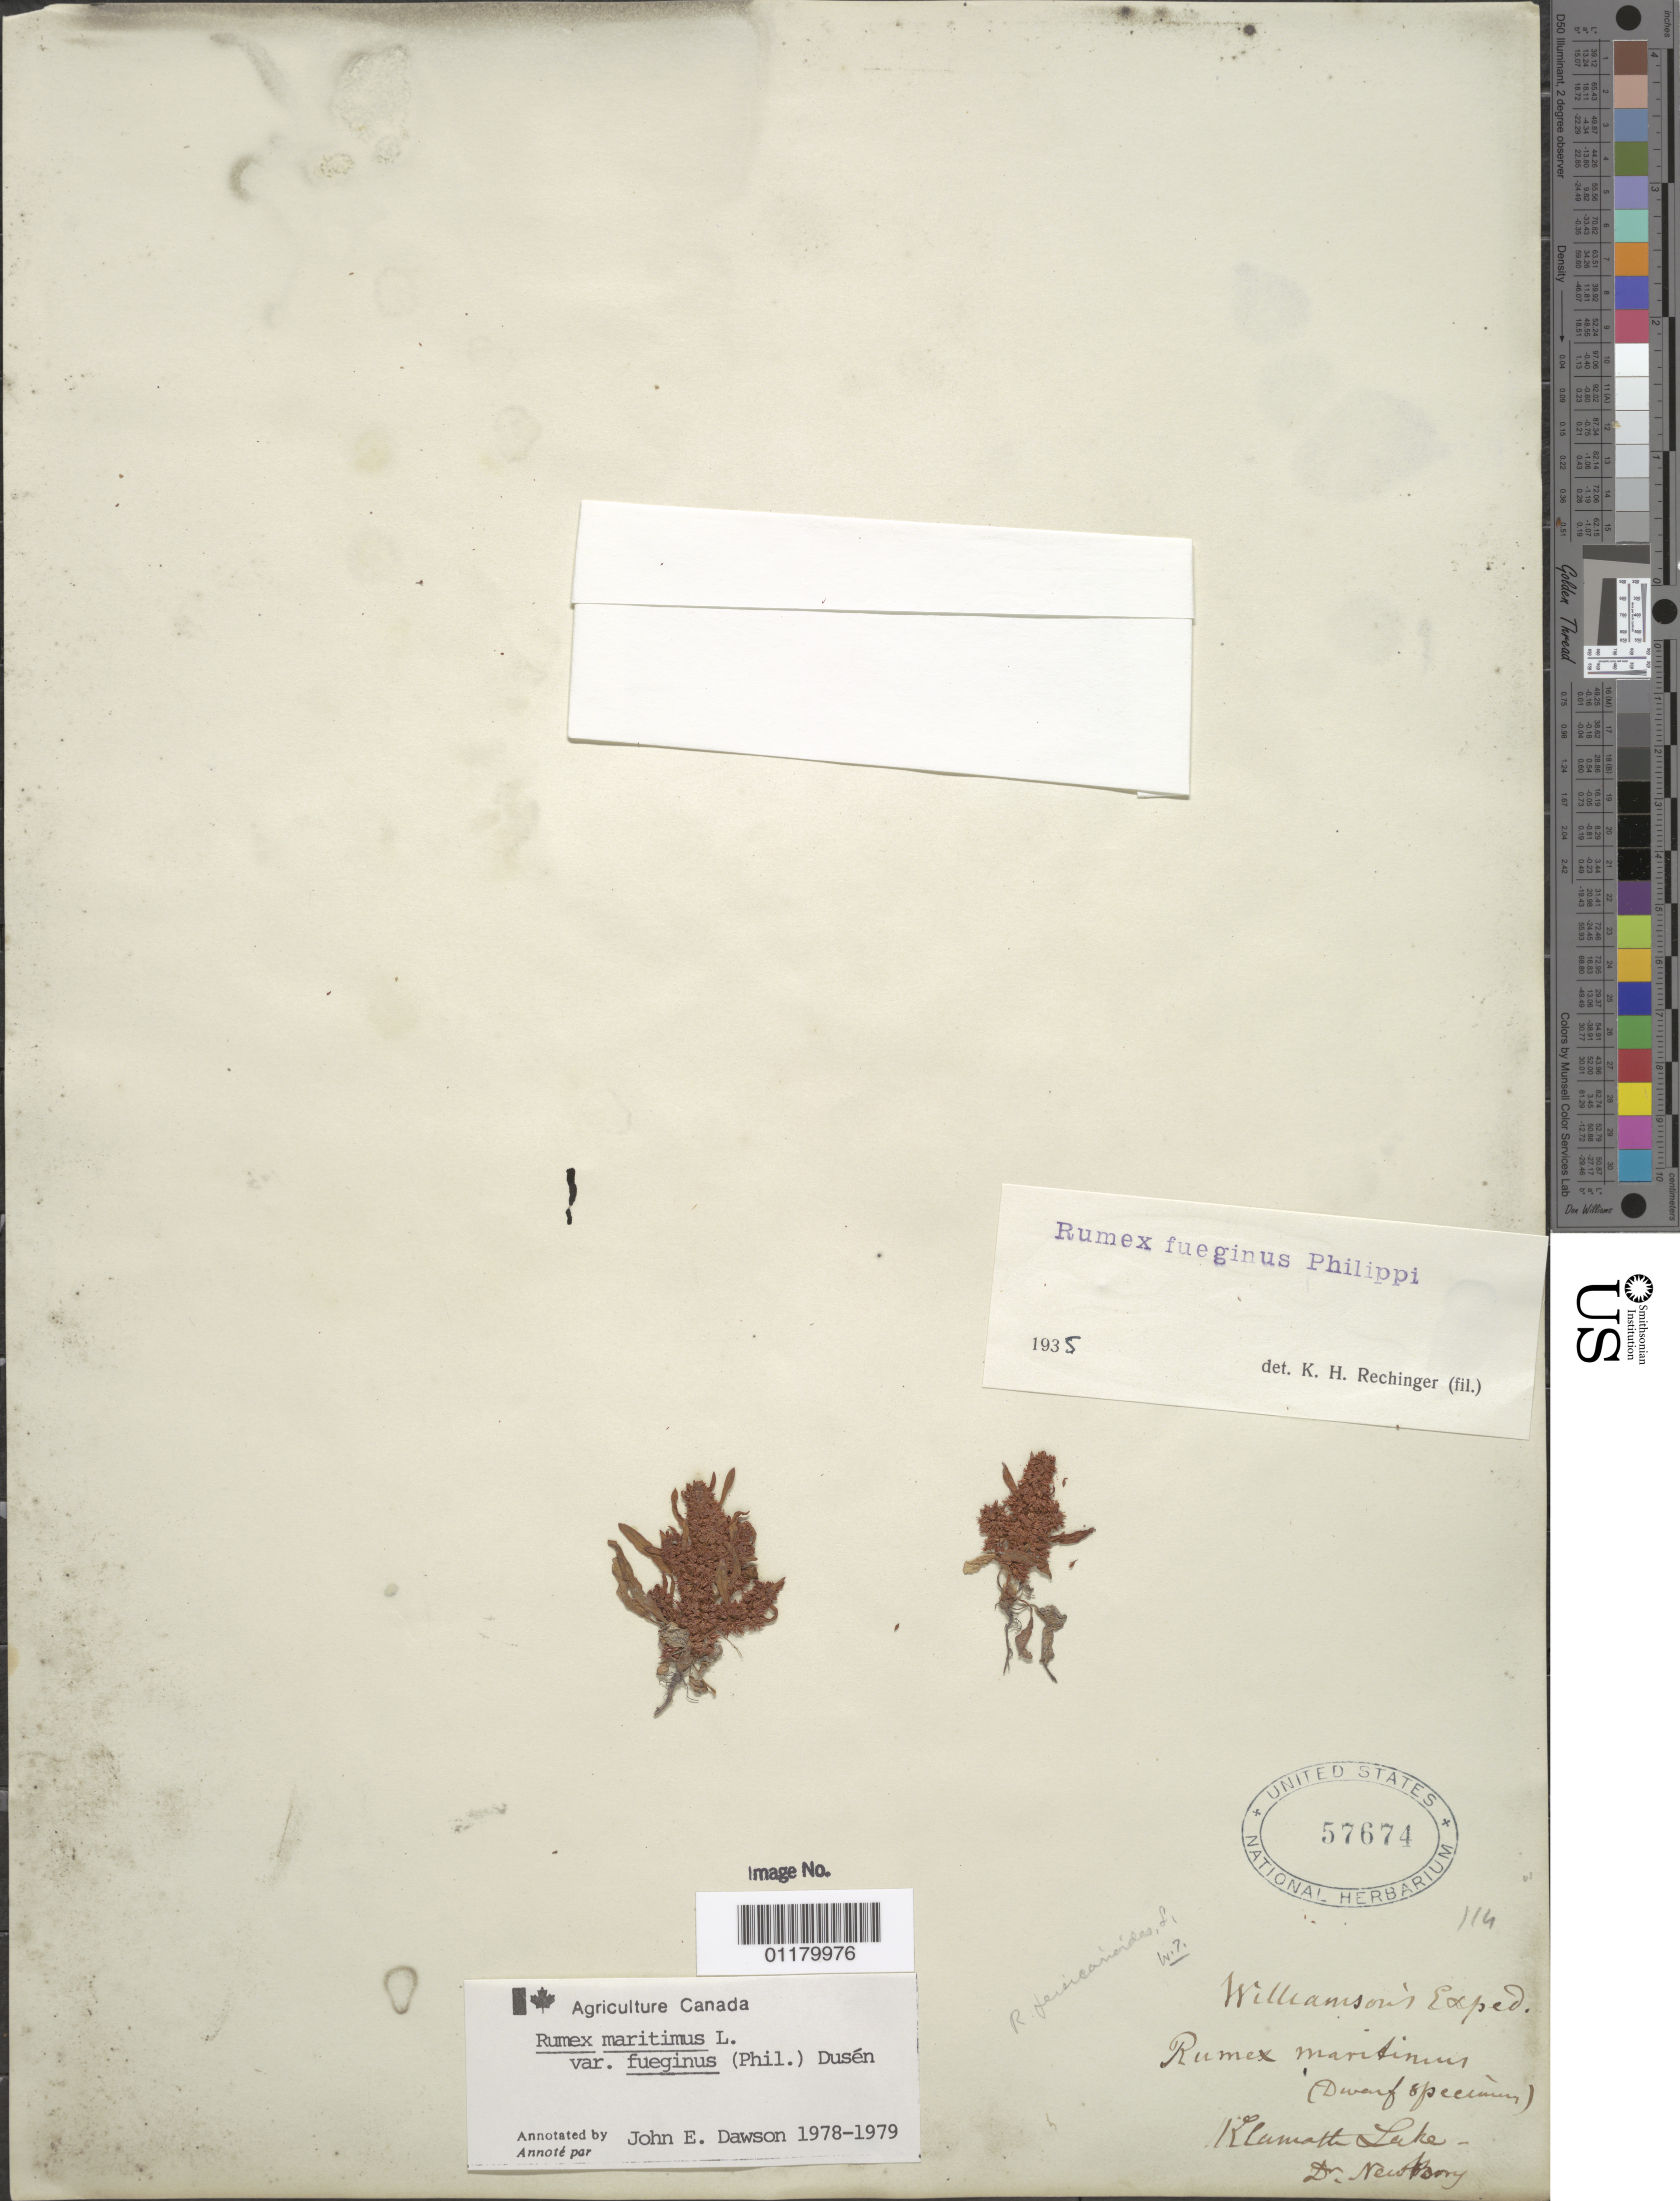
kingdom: Plantae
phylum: Tracheophyta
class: Magnoliopsida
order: Caryophyllales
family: Polygonaceae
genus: Rumex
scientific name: Rumex maritimus var. fueginus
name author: (Phil.) Dusén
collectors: J. S. Newberry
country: United States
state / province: Oregon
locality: Klamath Lake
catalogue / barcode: US 57674